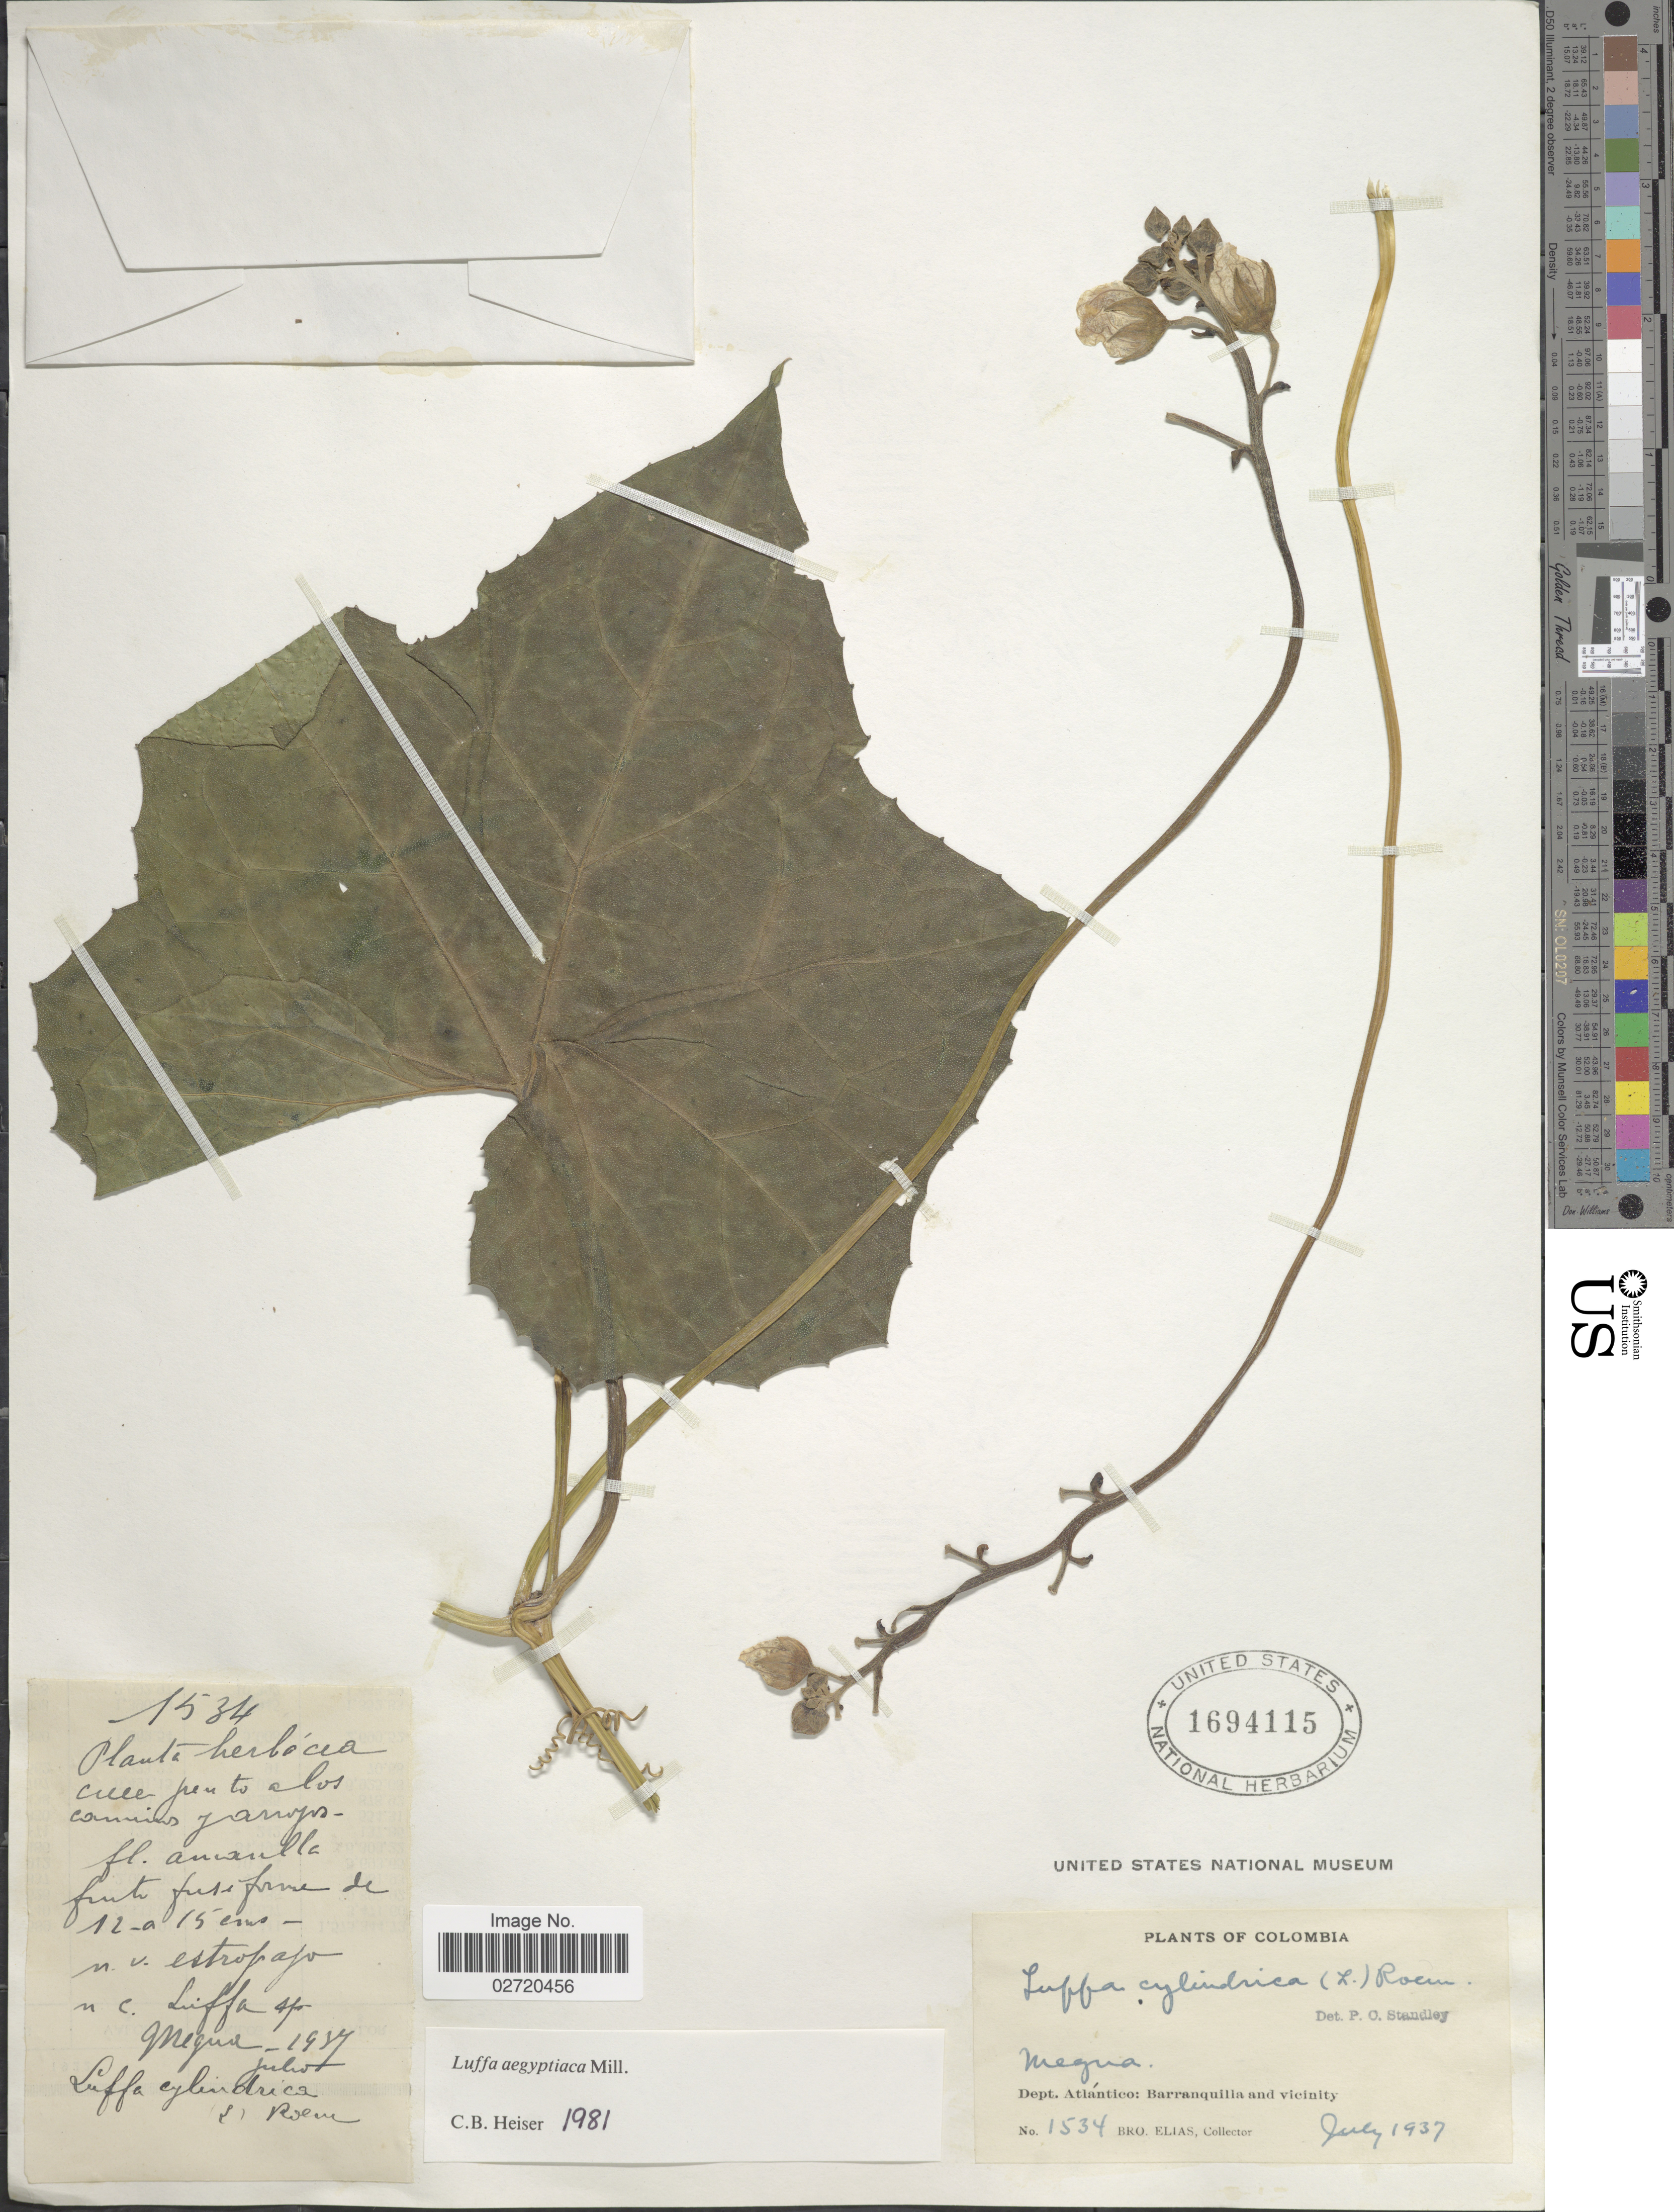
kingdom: Plantae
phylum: Tracheophyta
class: Magnoliopsida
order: Cucurbitales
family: Cucurbitaceae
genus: Luffa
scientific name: Luffa aegyptiaca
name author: Mill.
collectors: Bro. Elias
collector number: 1534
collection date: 1937-07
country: Colombia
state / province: Atlántico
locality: Dept. Atlantico: Barranquilla and vicinity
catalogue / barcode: US 1694115